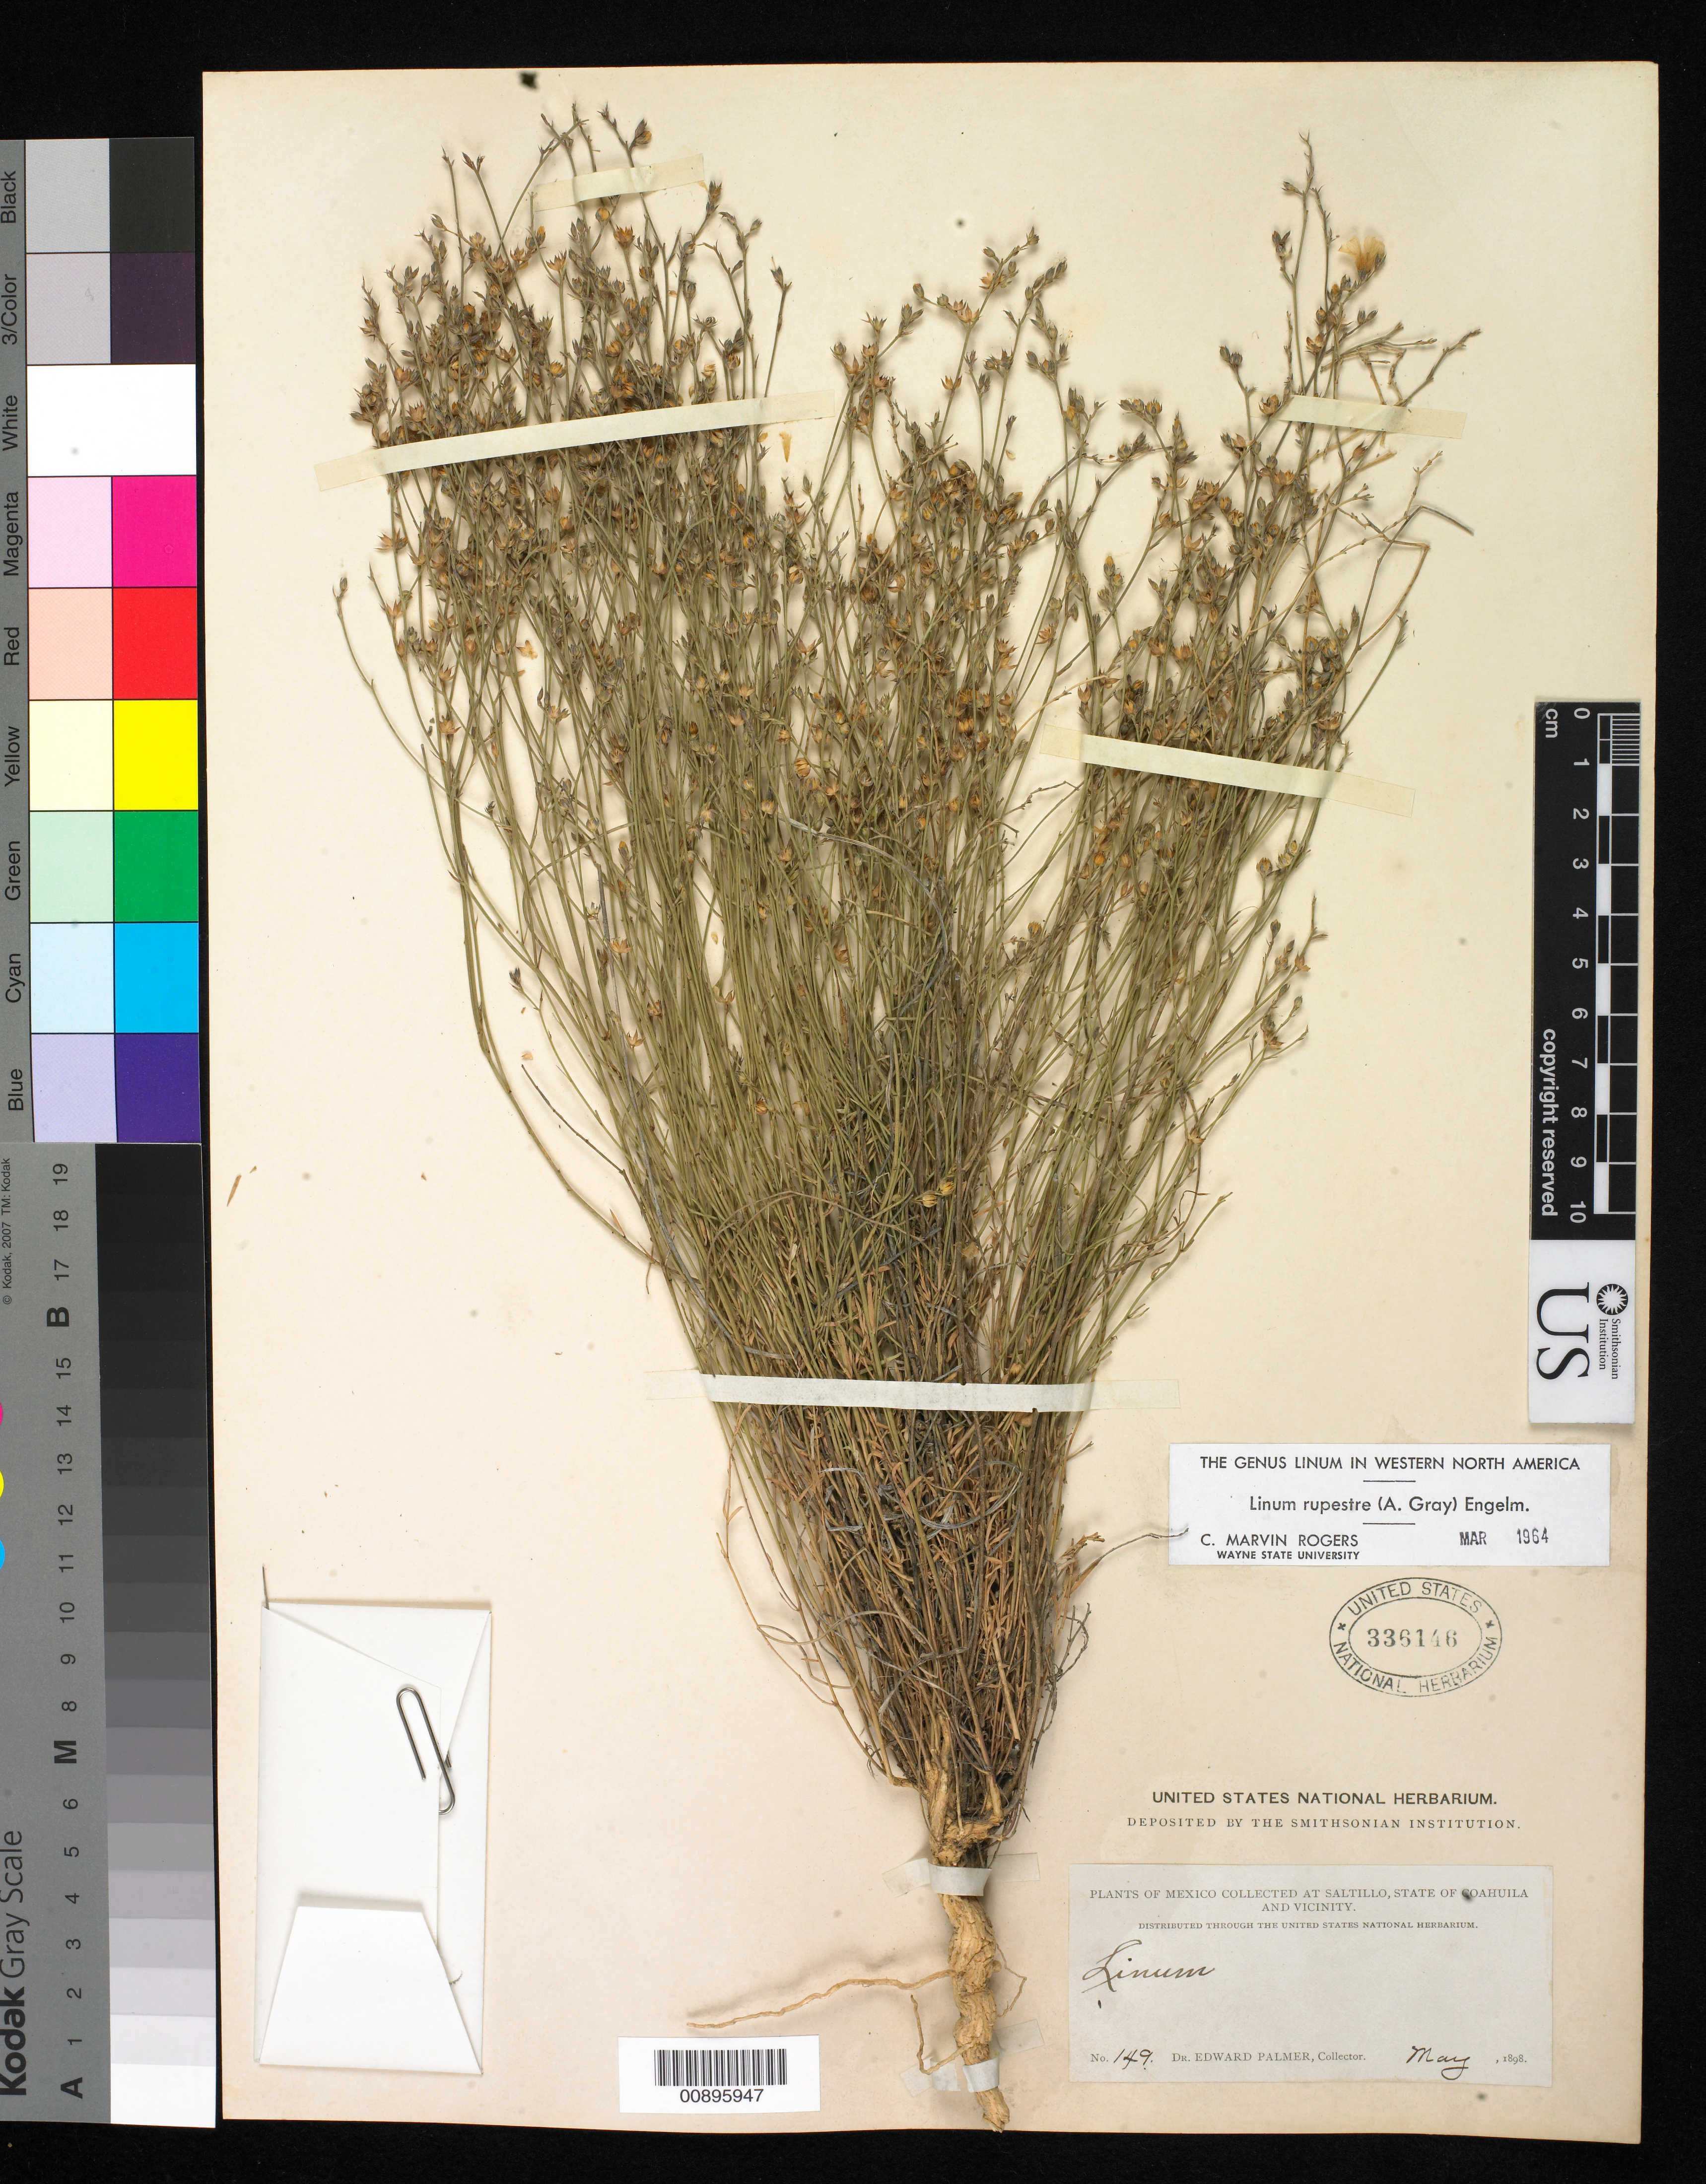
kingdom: Plantae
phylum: Tracheophyta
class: Magnoliopsida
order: Malpighiales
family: Linaceae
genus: Linum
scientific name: Linum rupestre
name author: (A. Gray) Engelm. ex A. Gray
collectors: E. Palmer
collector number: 149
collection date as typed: May 1898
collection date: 1898-05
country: Mexico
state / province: Coahuila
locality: Saltillo, Coahuila and vicinity.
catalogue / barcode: US 336146